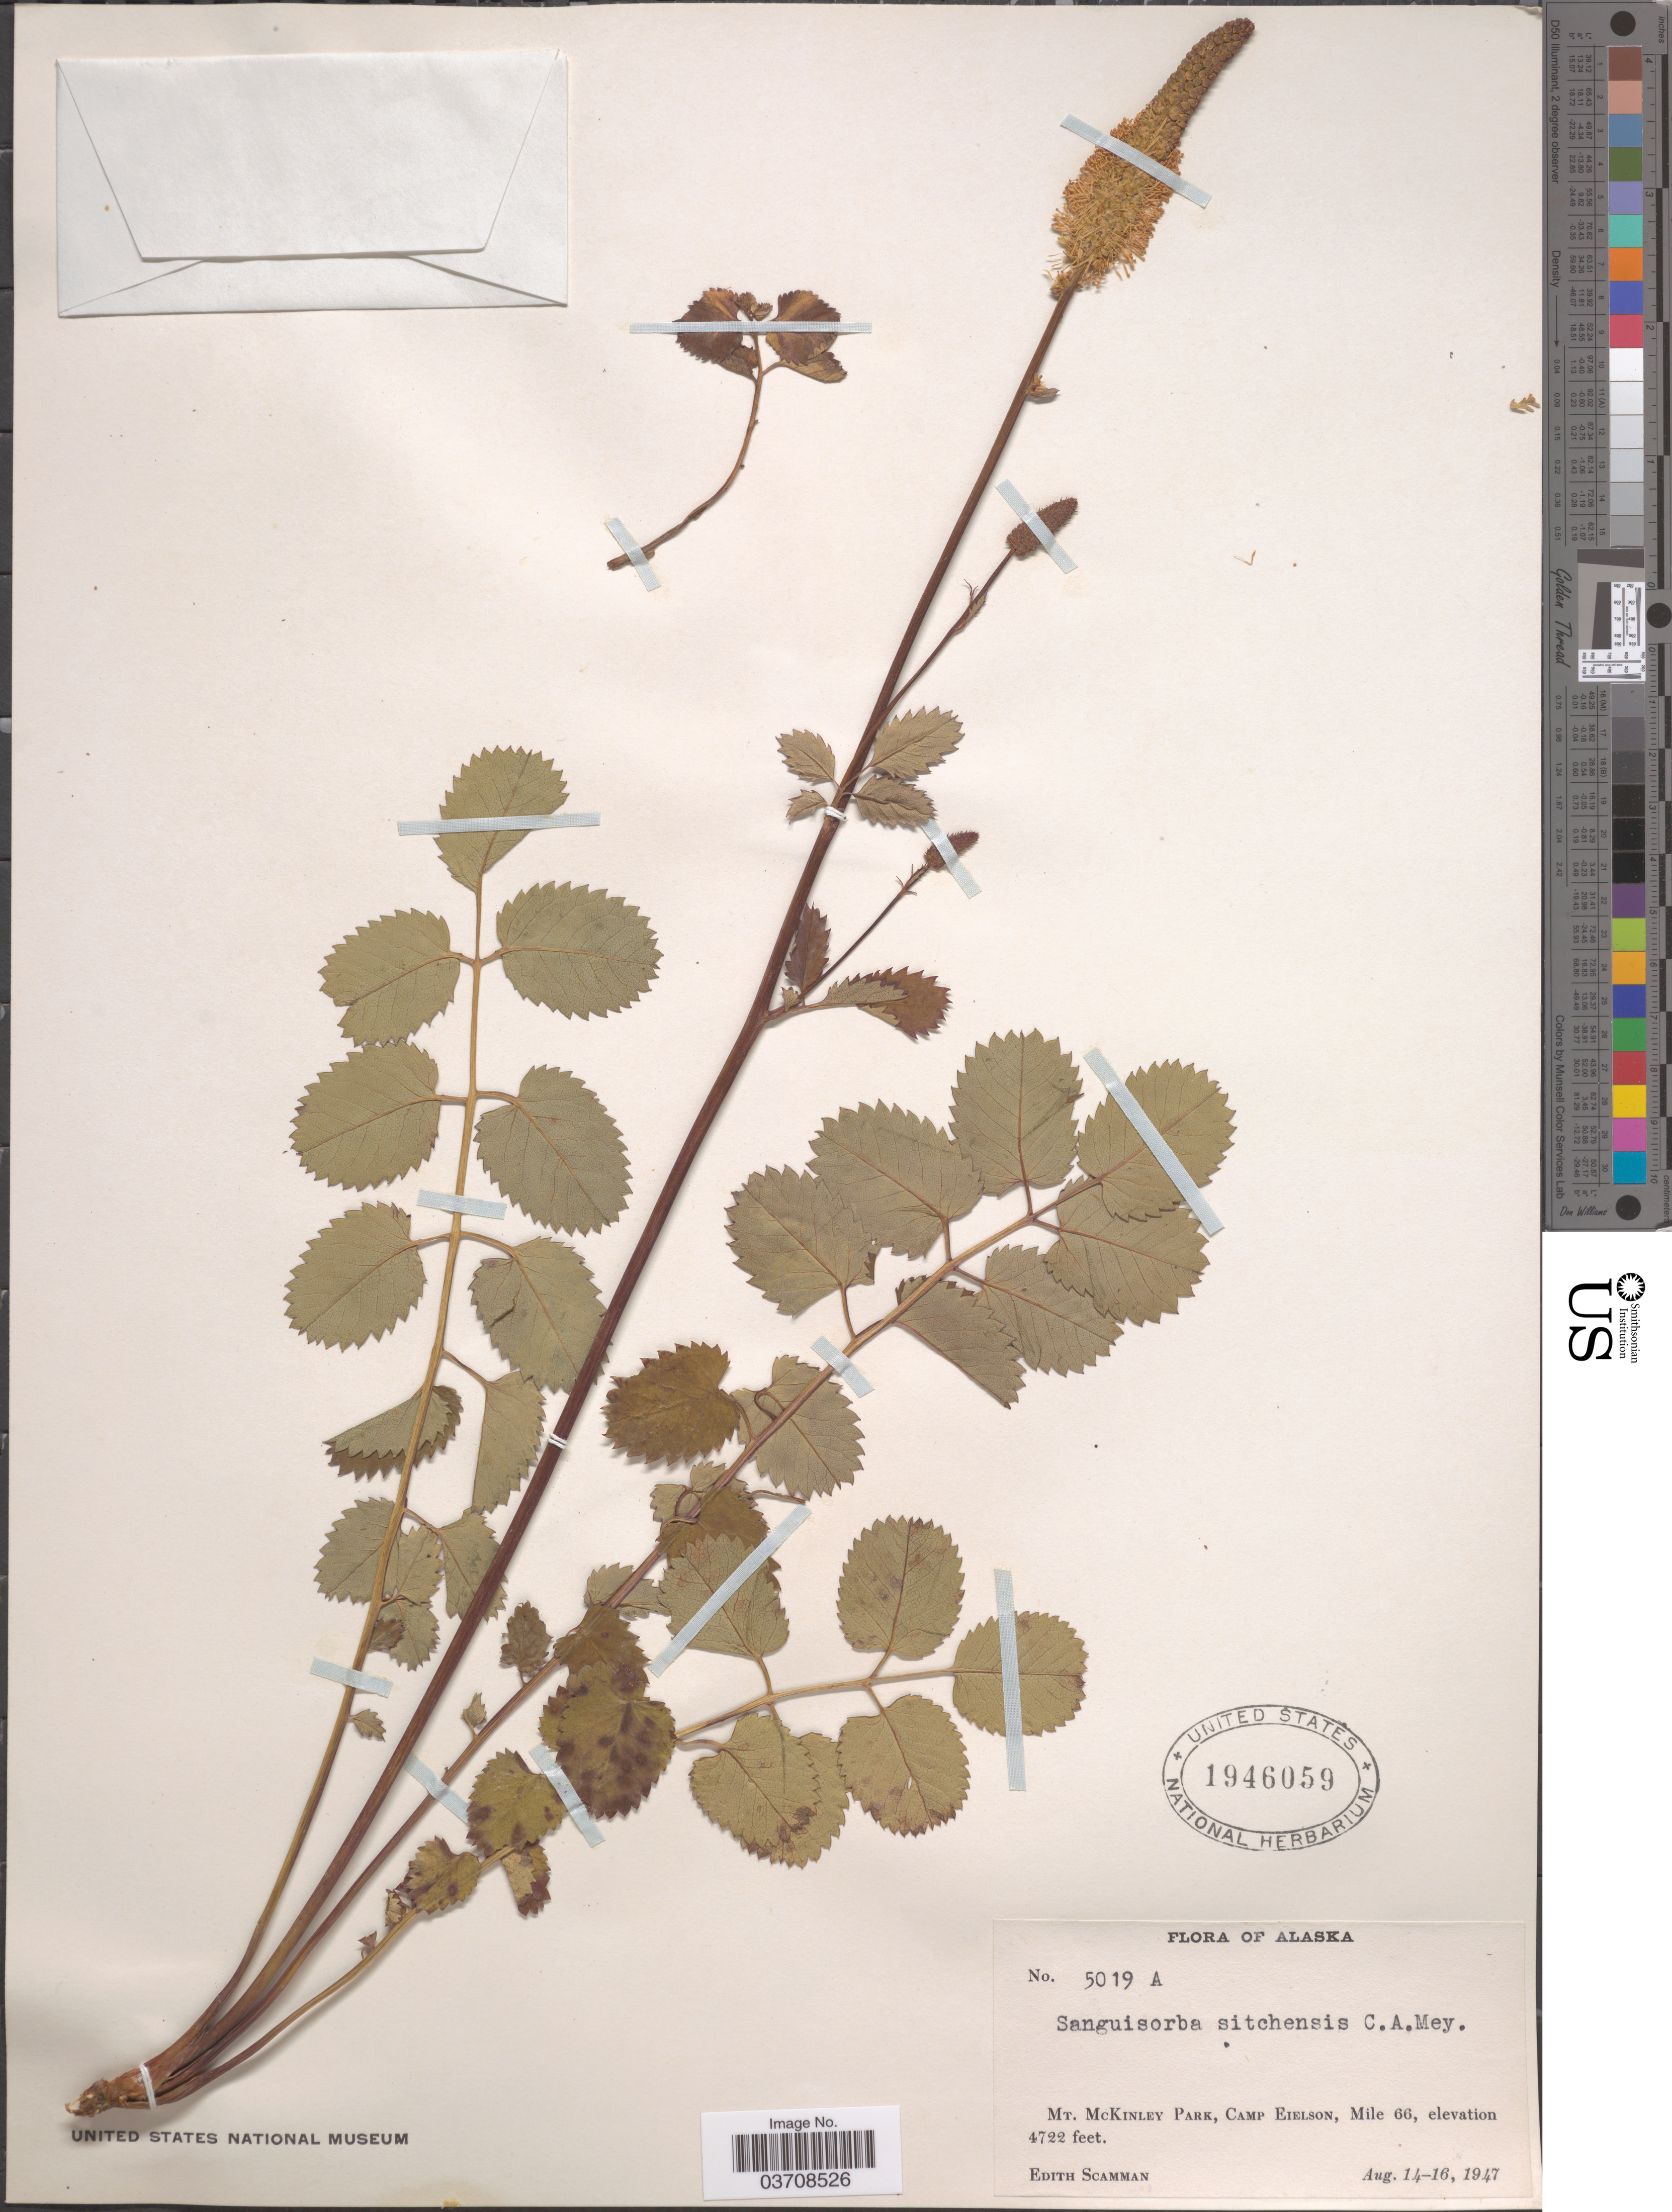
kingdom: Plantae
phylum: Tracheophyta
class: Magnoliopsida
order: Rosales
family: Rosaceae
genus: Sanguisorba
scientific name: Sanguisorba stipulata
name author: Raf.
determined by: Strong, Mark T., (BOT), Smithsonian Institution - National Museum of Natural History (UNITED STATES)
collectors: E. Scamman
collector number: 5019A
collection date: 1947-08-14/1947-08-16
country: United States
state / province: Alaska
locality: Mt. McKinley Park, Camp Eielson, Mile 66.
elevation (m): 1439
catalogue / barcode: US 1946059